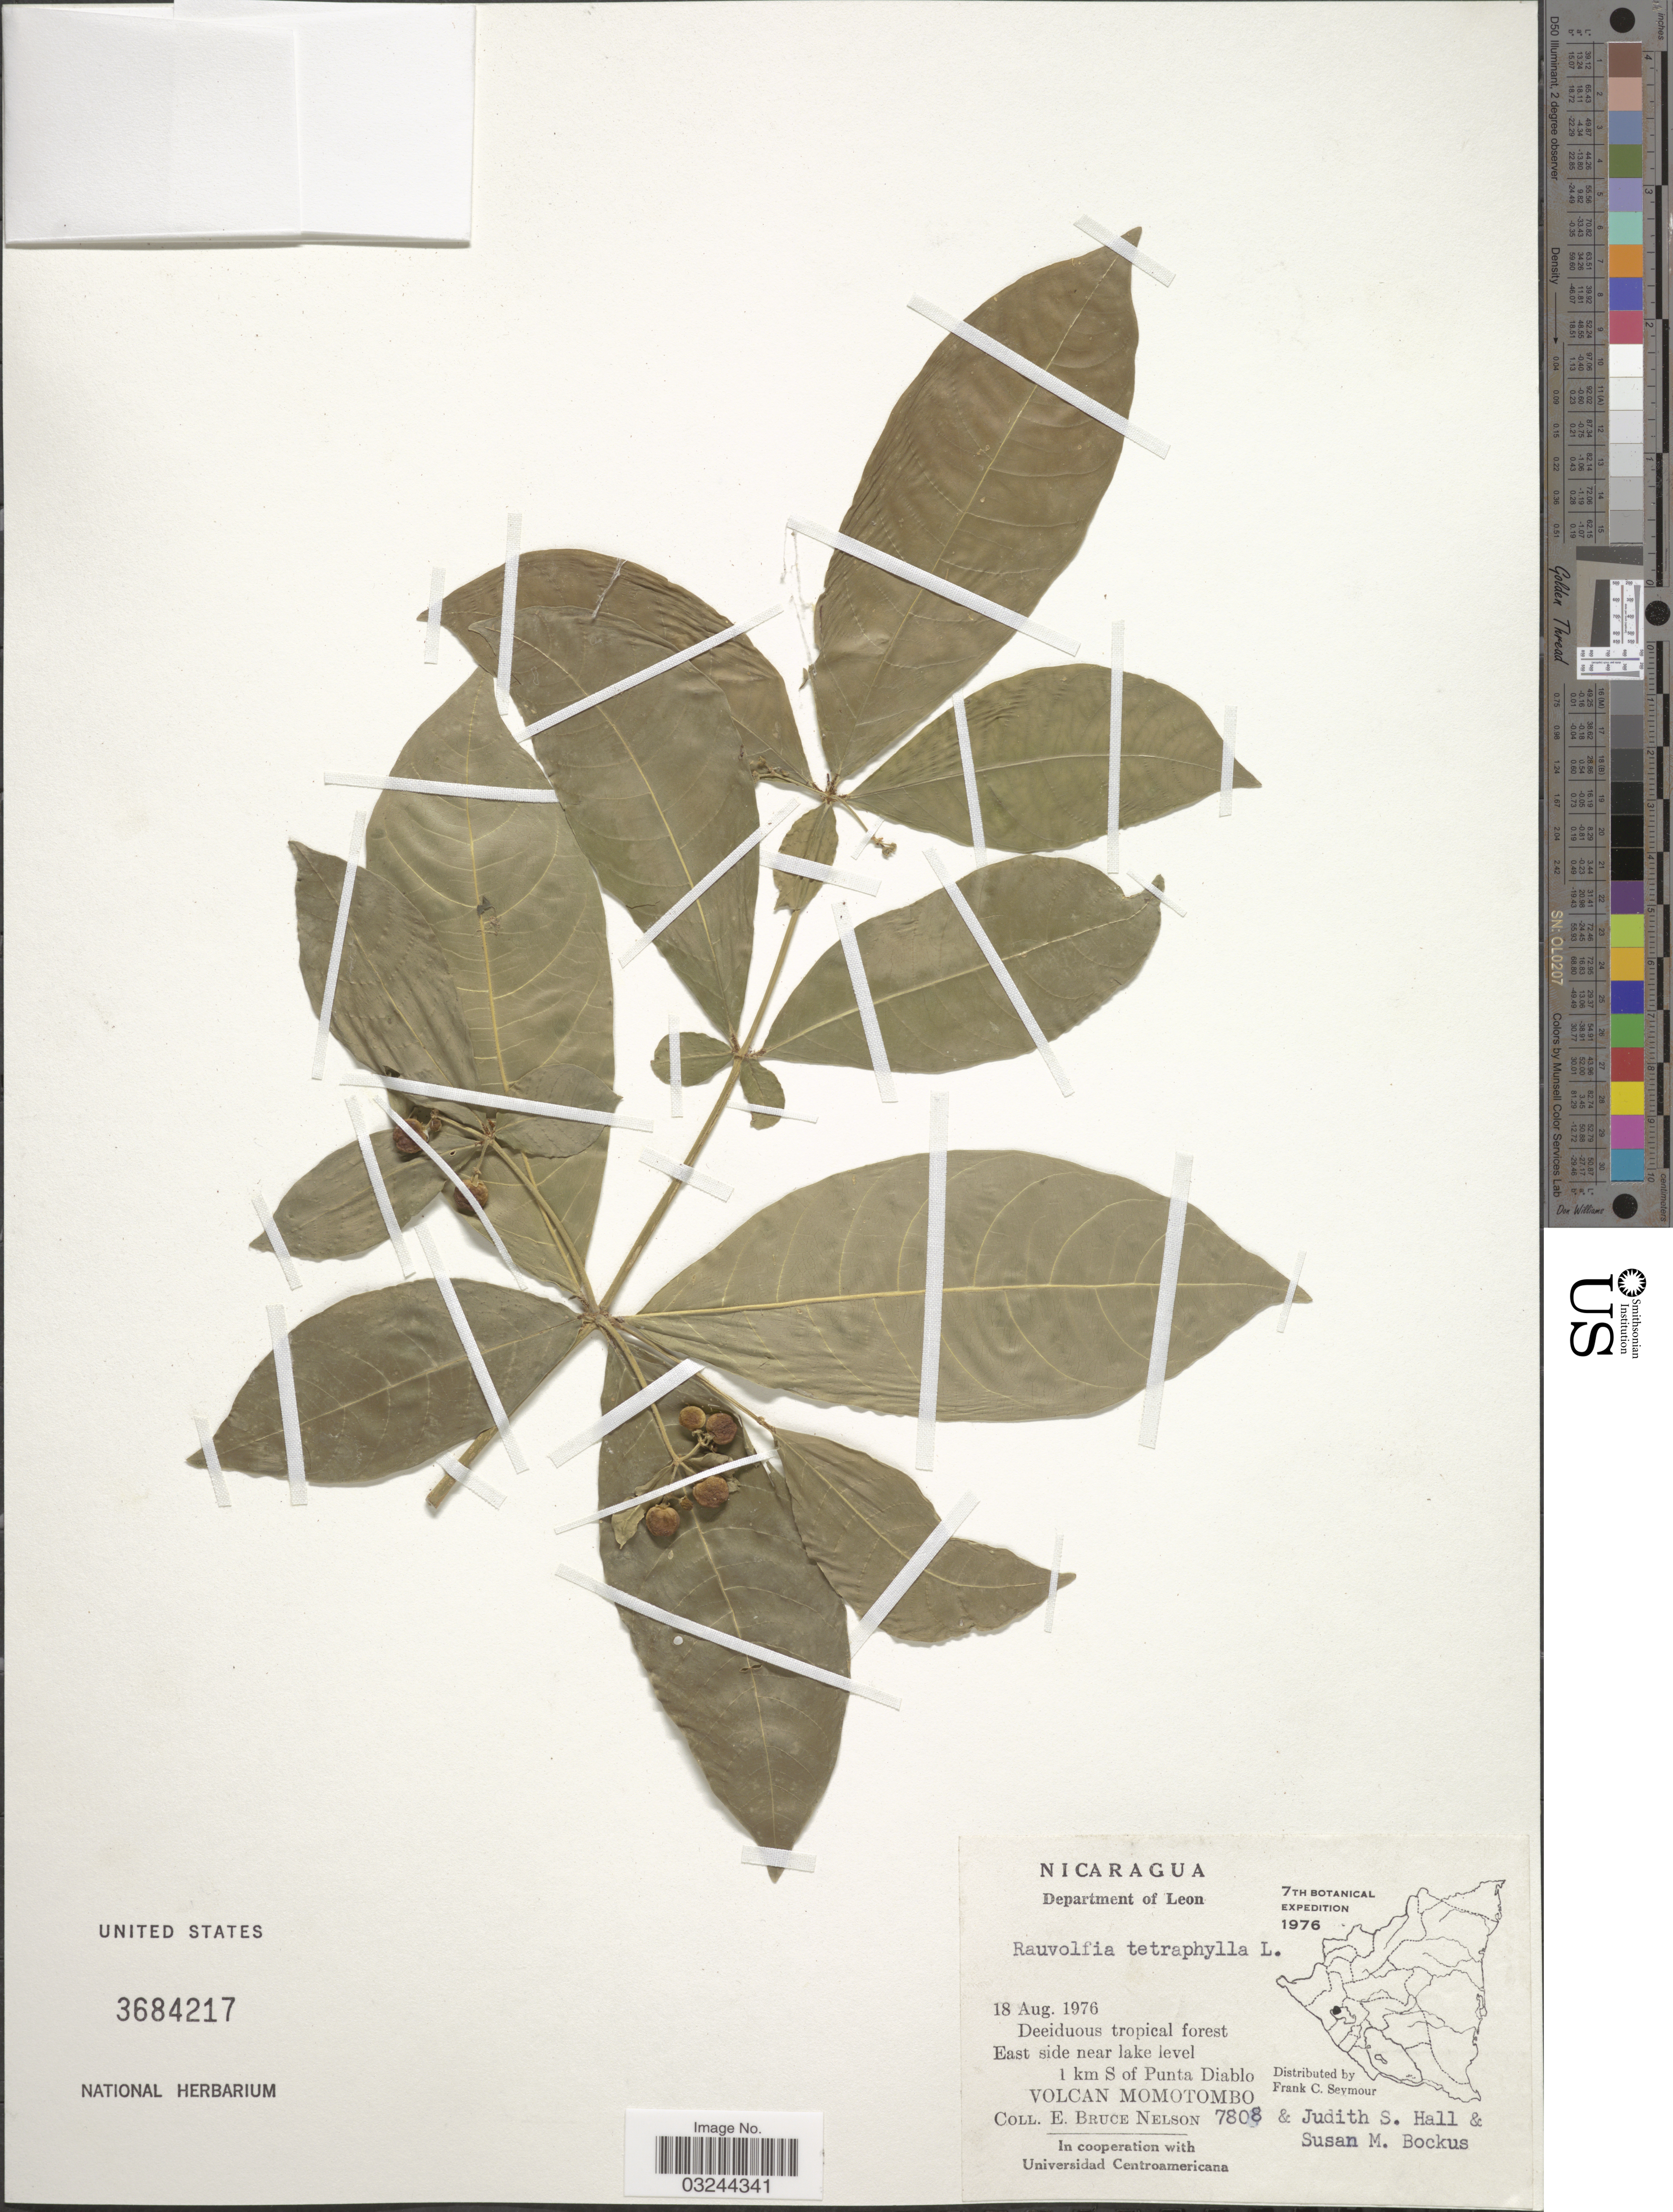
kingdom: Plantae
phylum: Tracheophyta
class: Magnoliopsida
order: Gentianales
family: Apocynaceae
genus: Rauvolfia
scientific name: Rauvolfia tetraphylla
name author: L.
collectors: E. B. Nelson, J. Hall & S. Bockus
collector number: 7808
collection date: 1976-08-18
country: Nicaragua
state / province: Leon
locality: Department of Leon, Deeiduous tropical forest, East side near lake level, 1 km S of Punta Diablo, Volcan Momotombo.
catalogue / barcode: US 3684217